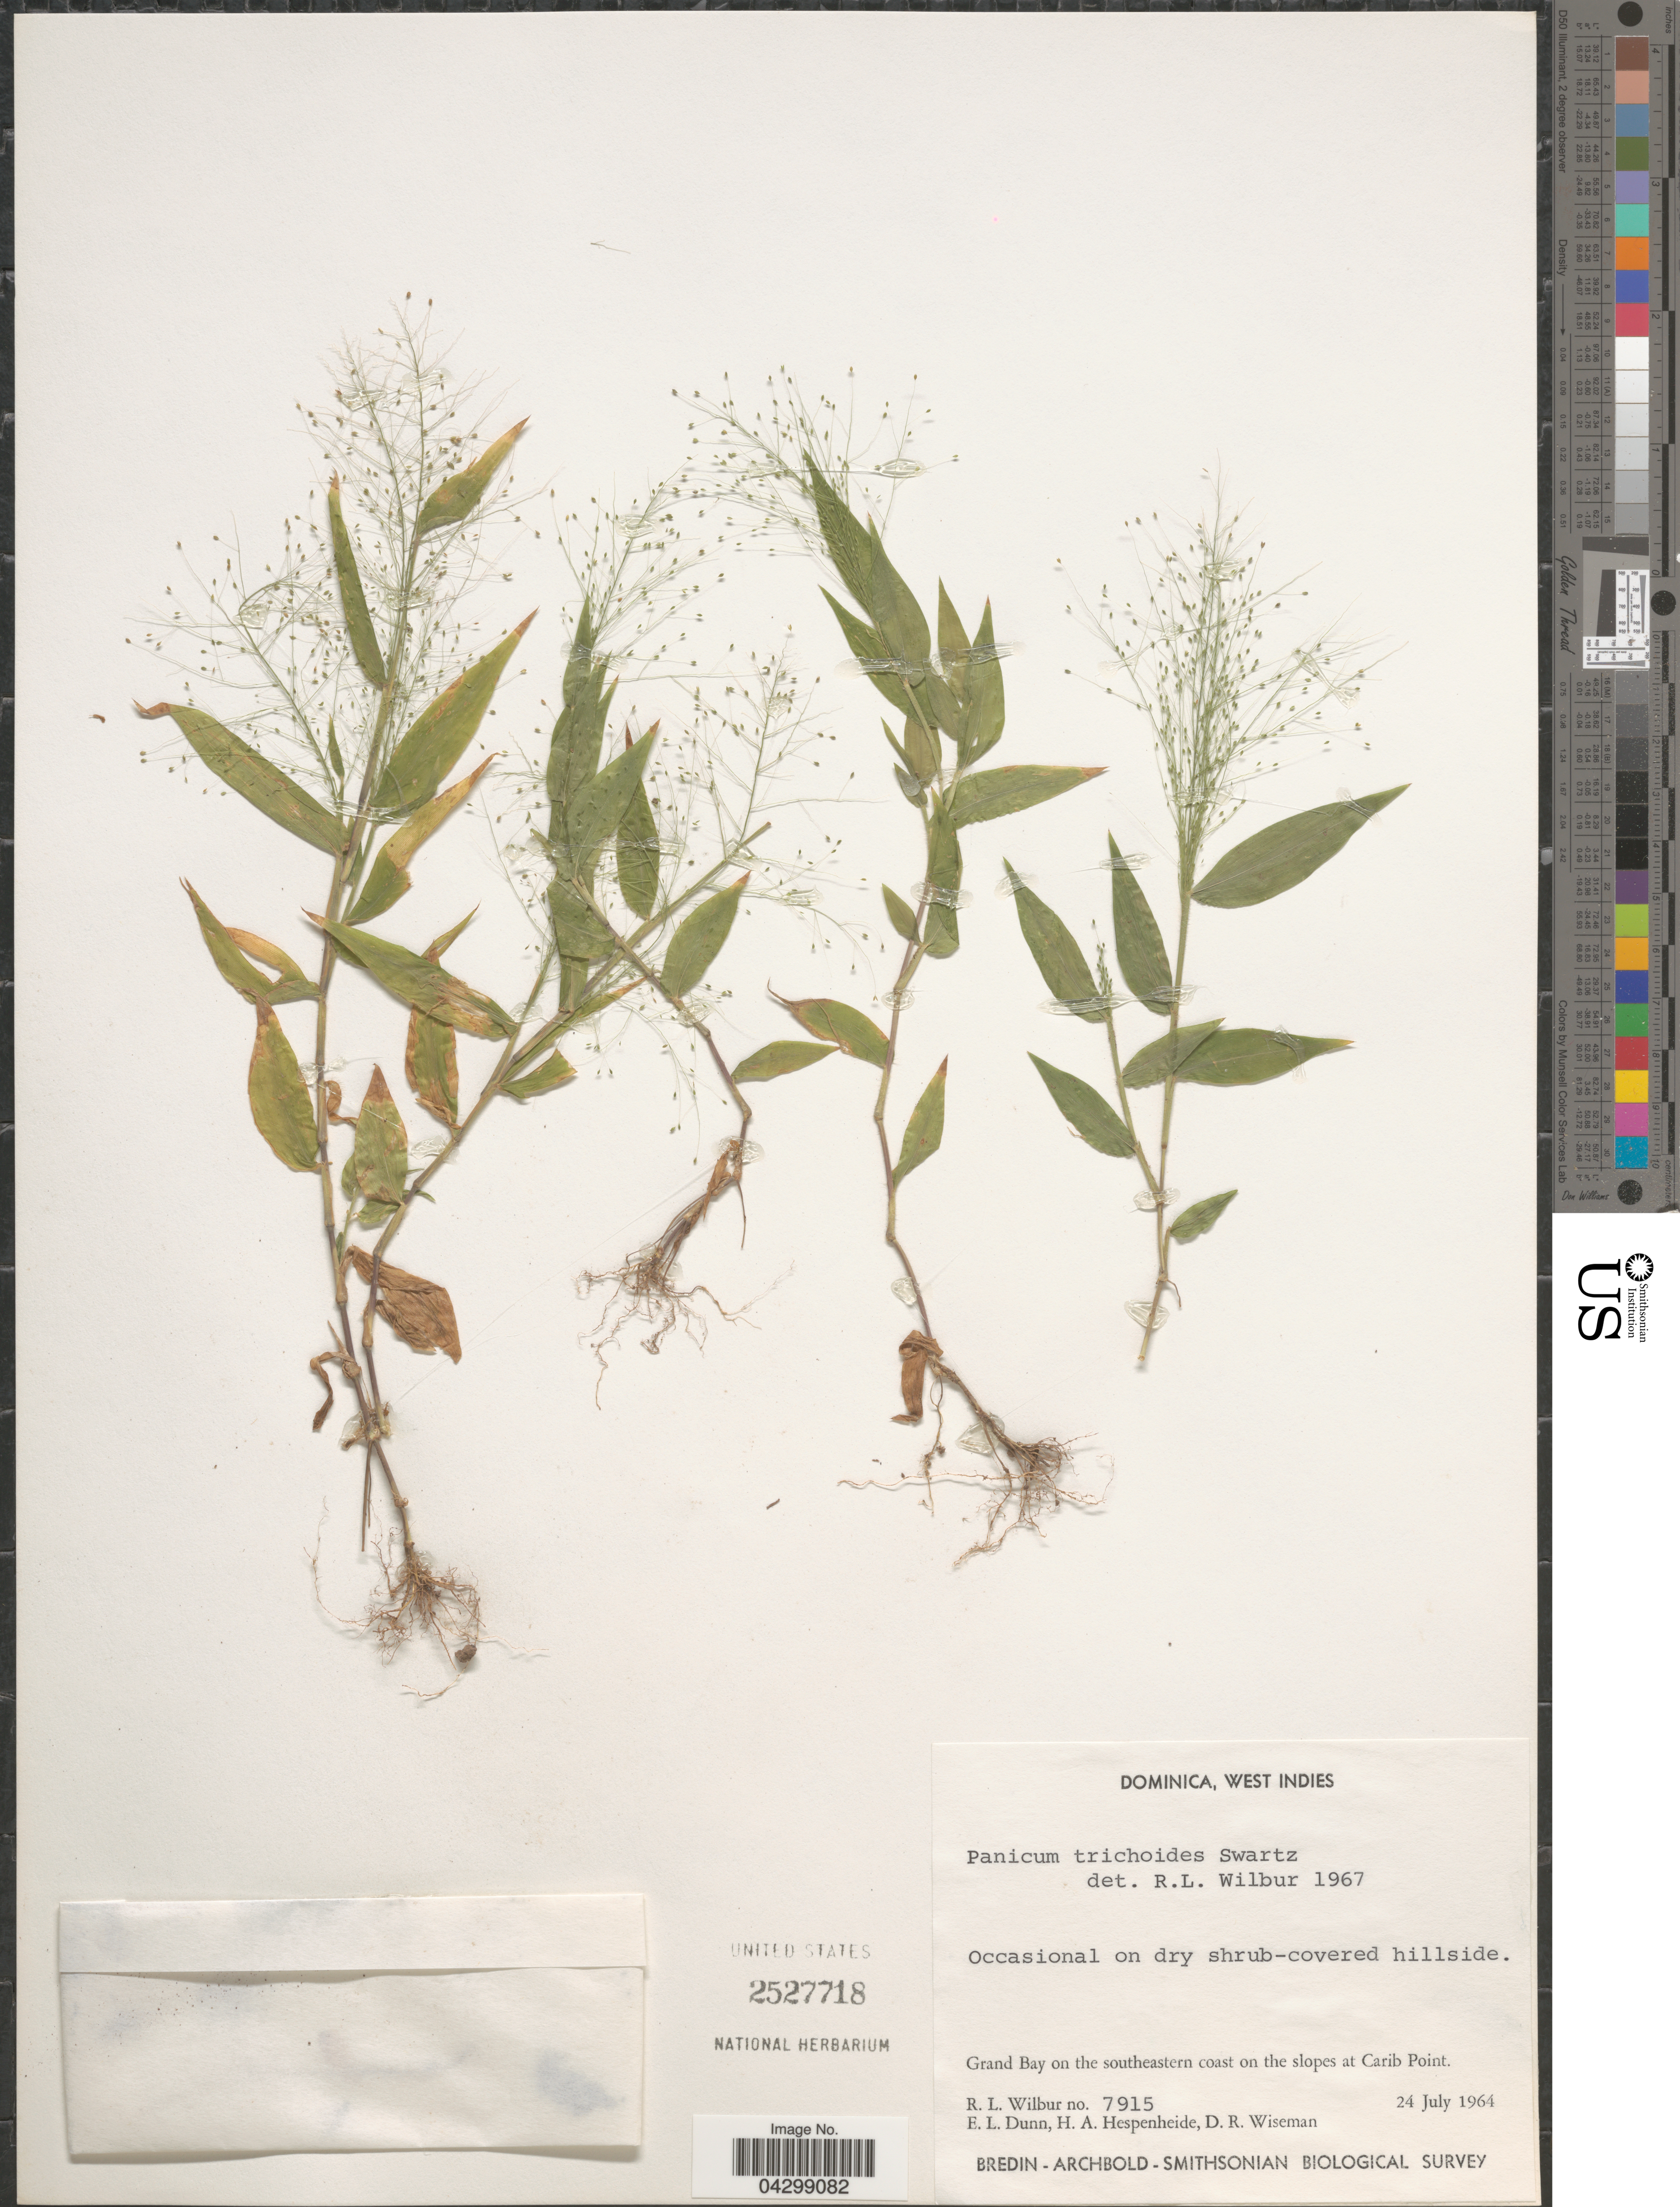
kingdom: Plantae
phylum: Tracheophyta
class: Liliopsida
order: Poales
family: Poaceae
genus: Panicum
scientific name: Panicum trichoides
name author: Sw.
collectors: R. L. Wilbur, E. Dunn, H. A. Hespenheide & D. R. Wiseman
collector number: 7915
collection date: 1964-07-24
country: Dominica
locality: Grand Bay on the southeastern coast on the slopes at Carib Point. Bredin - Archbold - Smithsonian Biological Survey.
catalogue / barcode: US 2527718